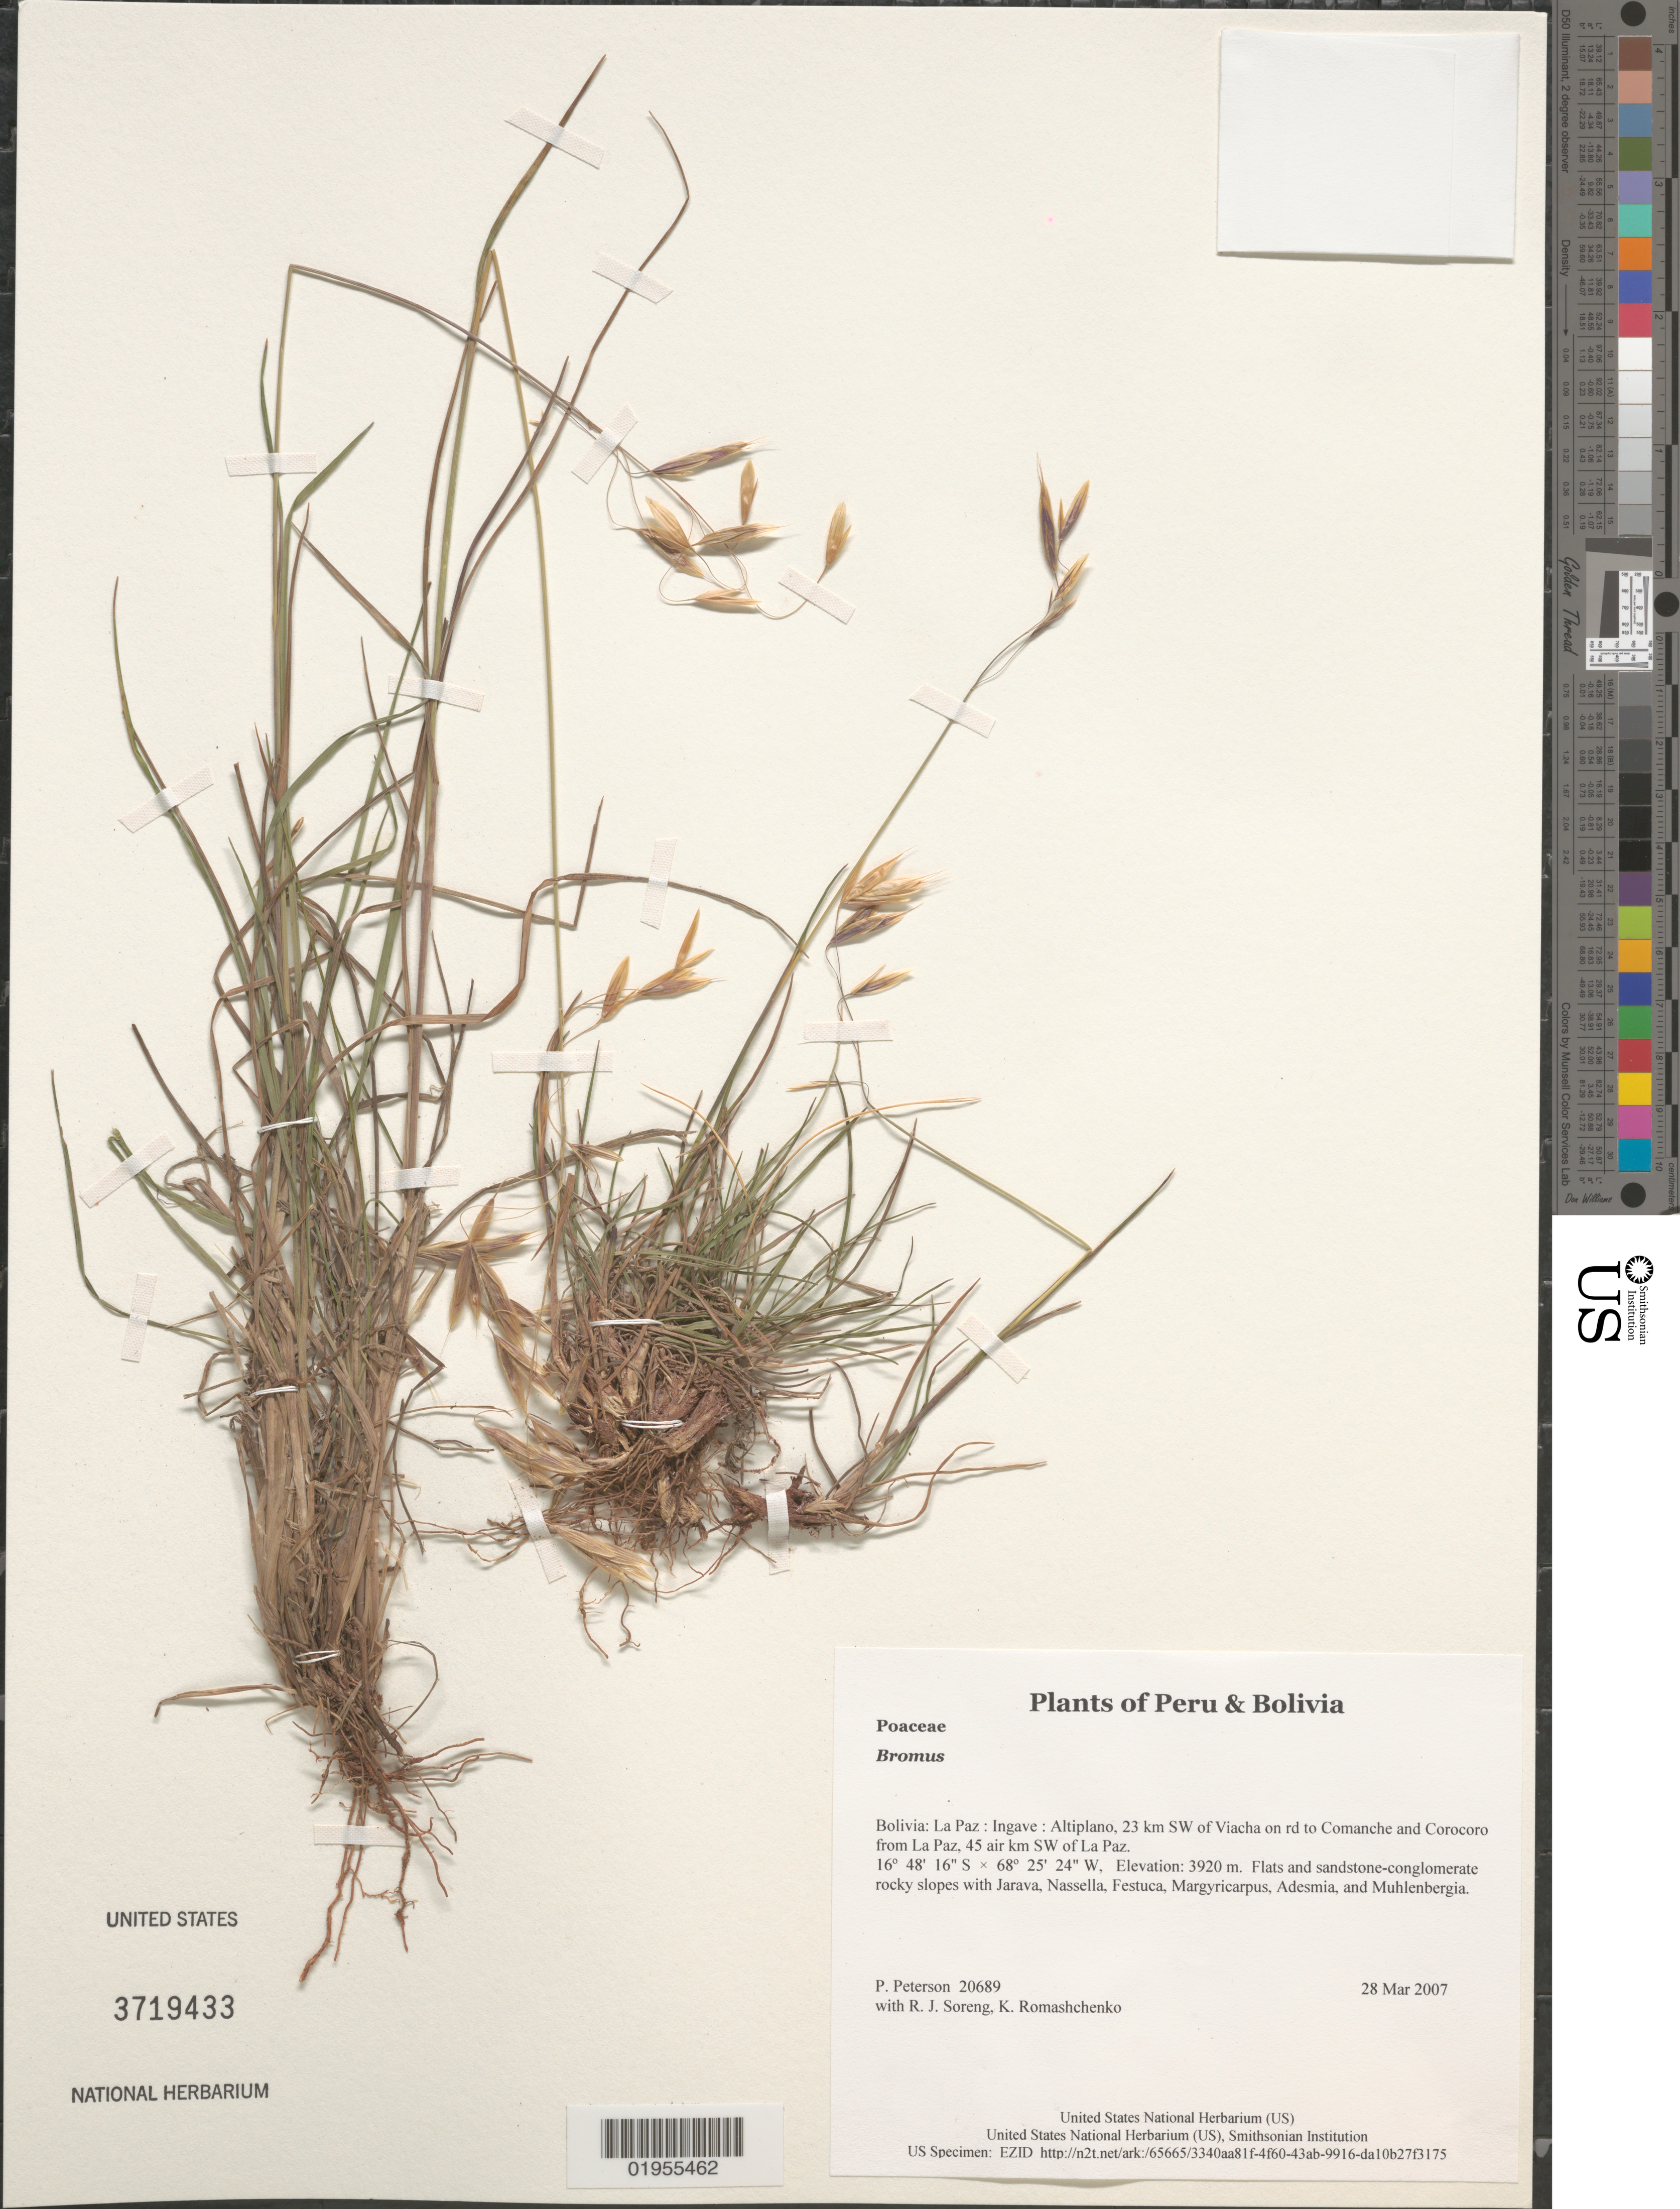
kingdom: Plantae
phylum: Tracheophyta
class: Liliopsida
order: Poales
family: Poaceae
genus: Bromus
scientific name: Bromus sp.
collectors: P. M. Peterson, R. J. Soreng & K. Romashchenko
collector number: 20689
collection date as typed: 28 Mar 2007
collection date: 2007-03-28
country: Bolivia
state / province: La Paz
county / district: Ingave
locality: Altiplano, 23 km SW of Viacha on rd to Comanche and Corocoro from La Paz, 45 air km SW of La Paz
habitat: Flats and sandstone-conglomerate rocky slopes with Jarava, Nassella, Festuca, Margyricarpus, Adesmia, and Muhlenbergia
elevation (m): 3920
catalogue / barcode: US 3719433